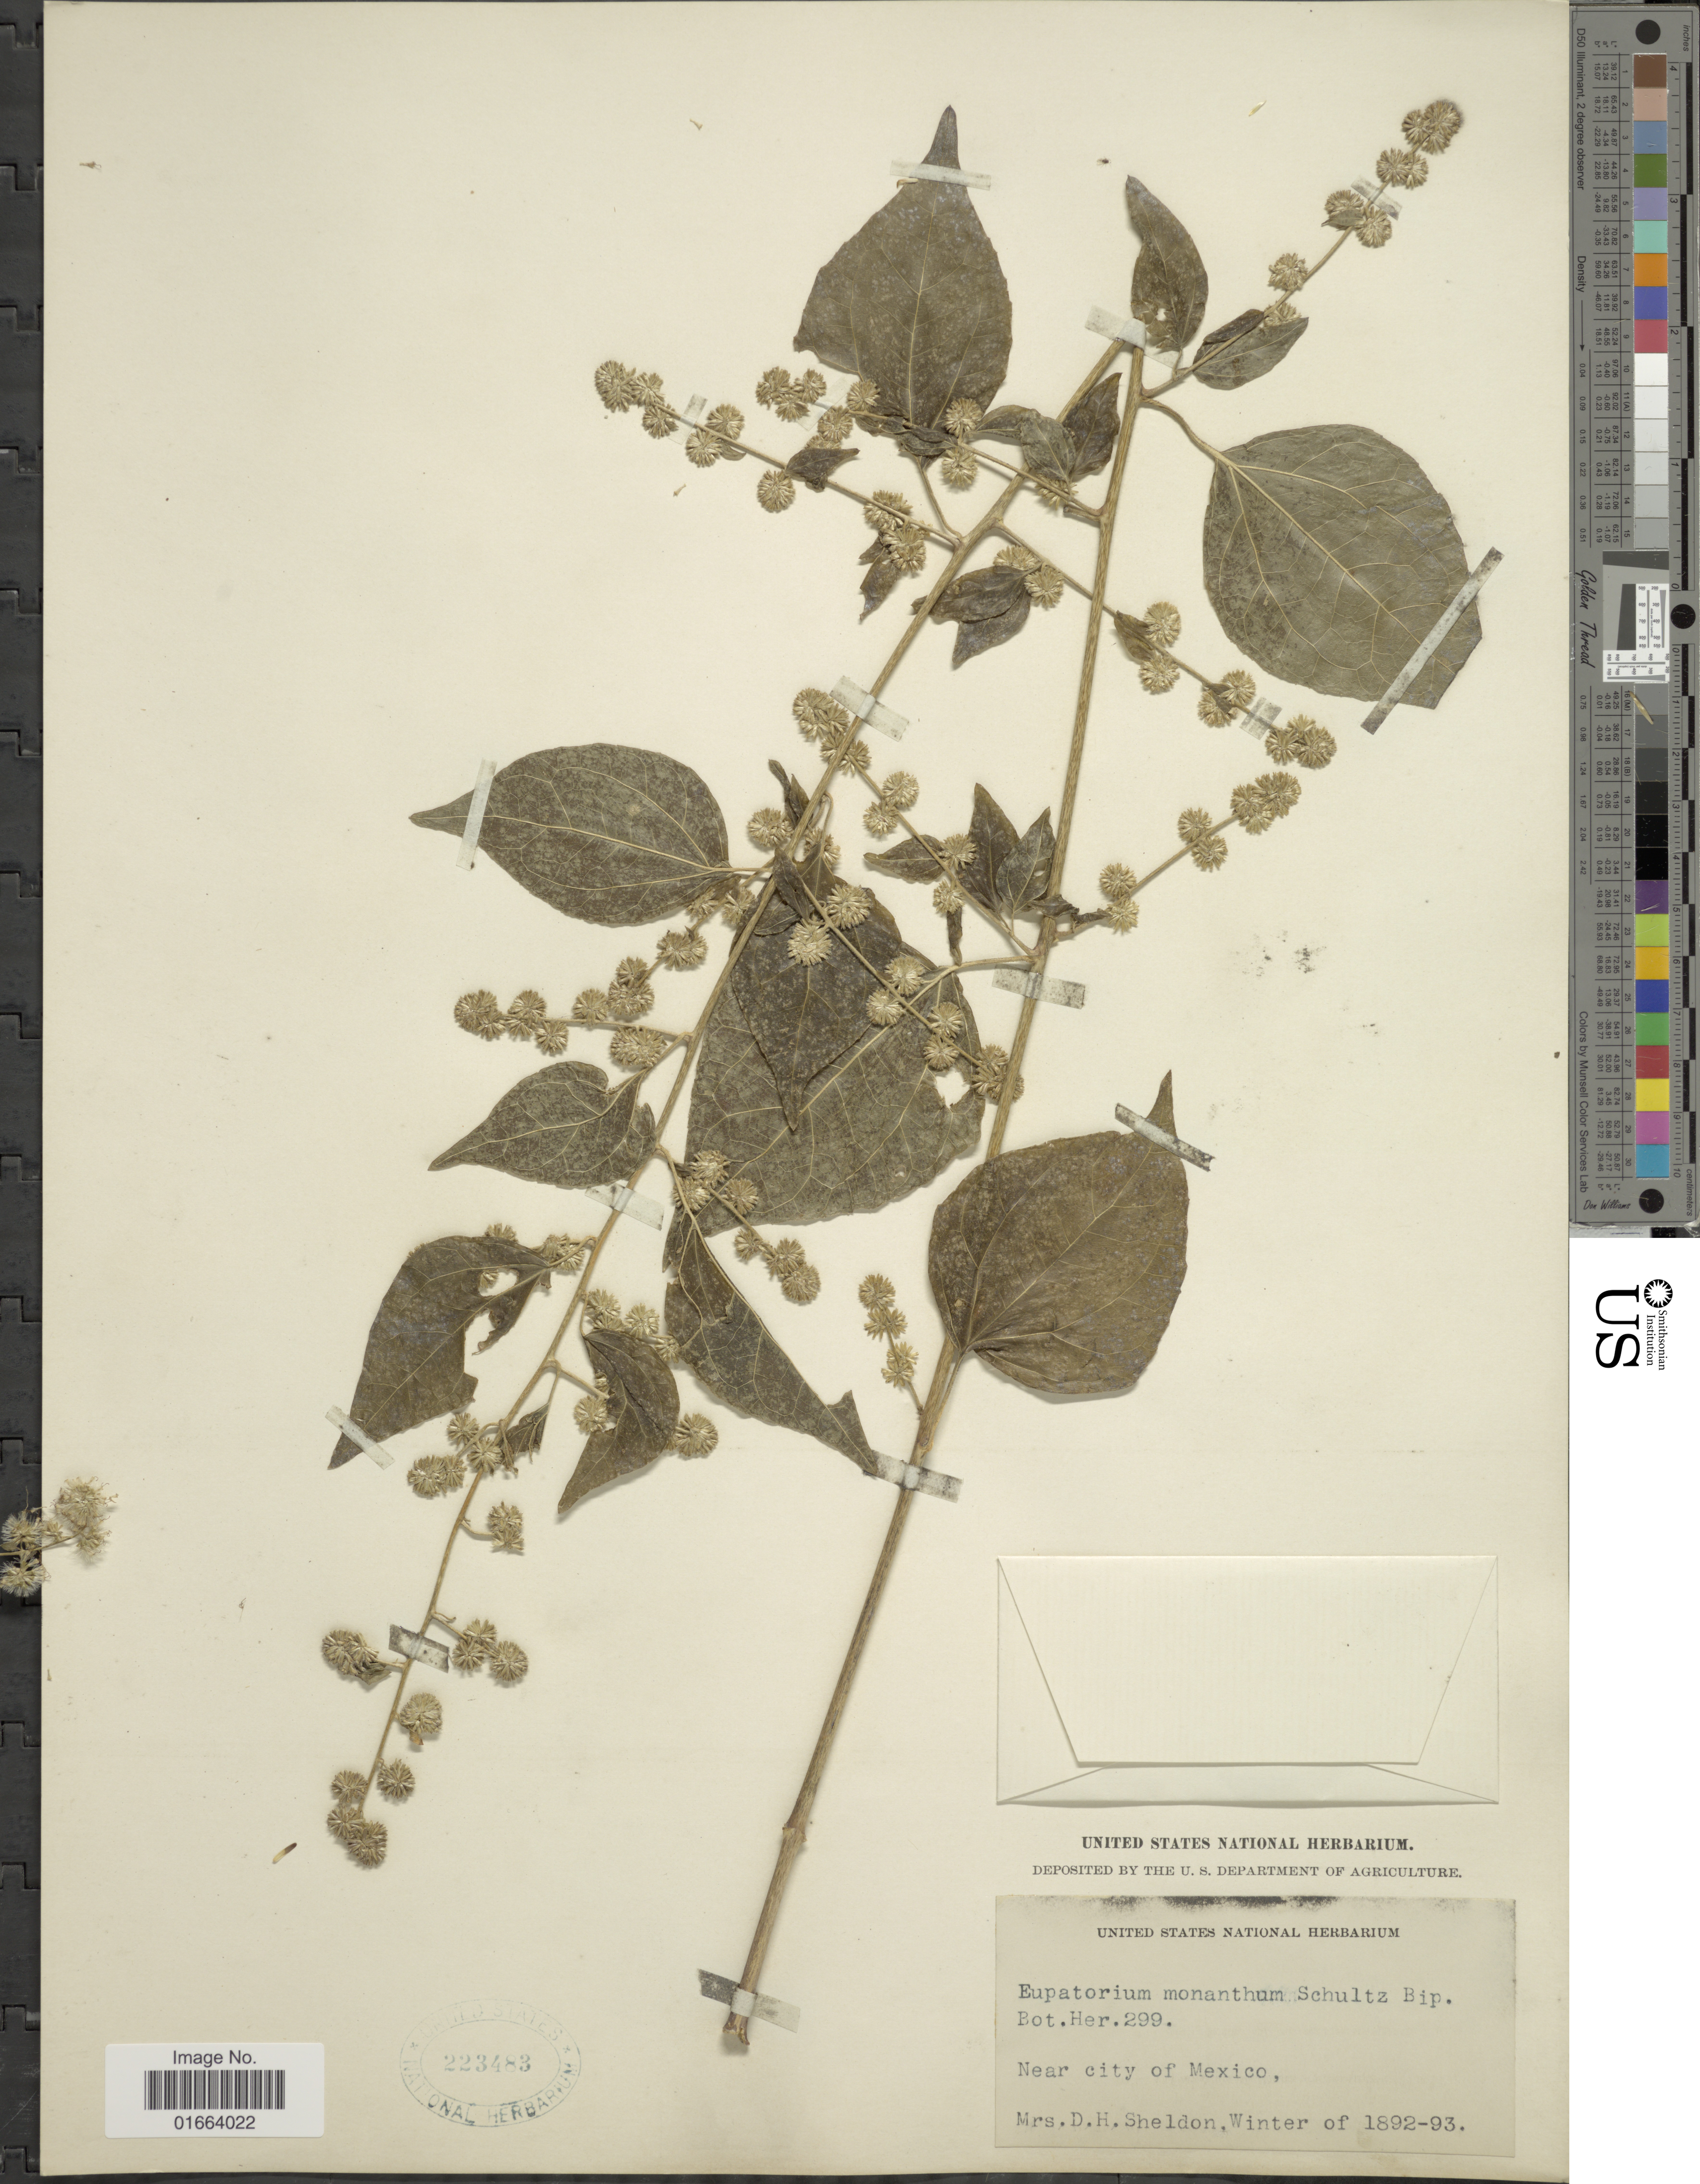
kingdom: Plantae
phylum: Tracheophyta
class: Magnoliopsida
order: Asterales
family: Asteraceae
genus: Neohintonia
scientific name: Neohintonia monantha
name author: (Sch. Bip.) R.M. King & H. Rob.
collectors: D. Sheldon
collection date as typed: winter of 1892-93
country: Mexico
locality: Near city of Mexico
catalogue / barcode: US 223483